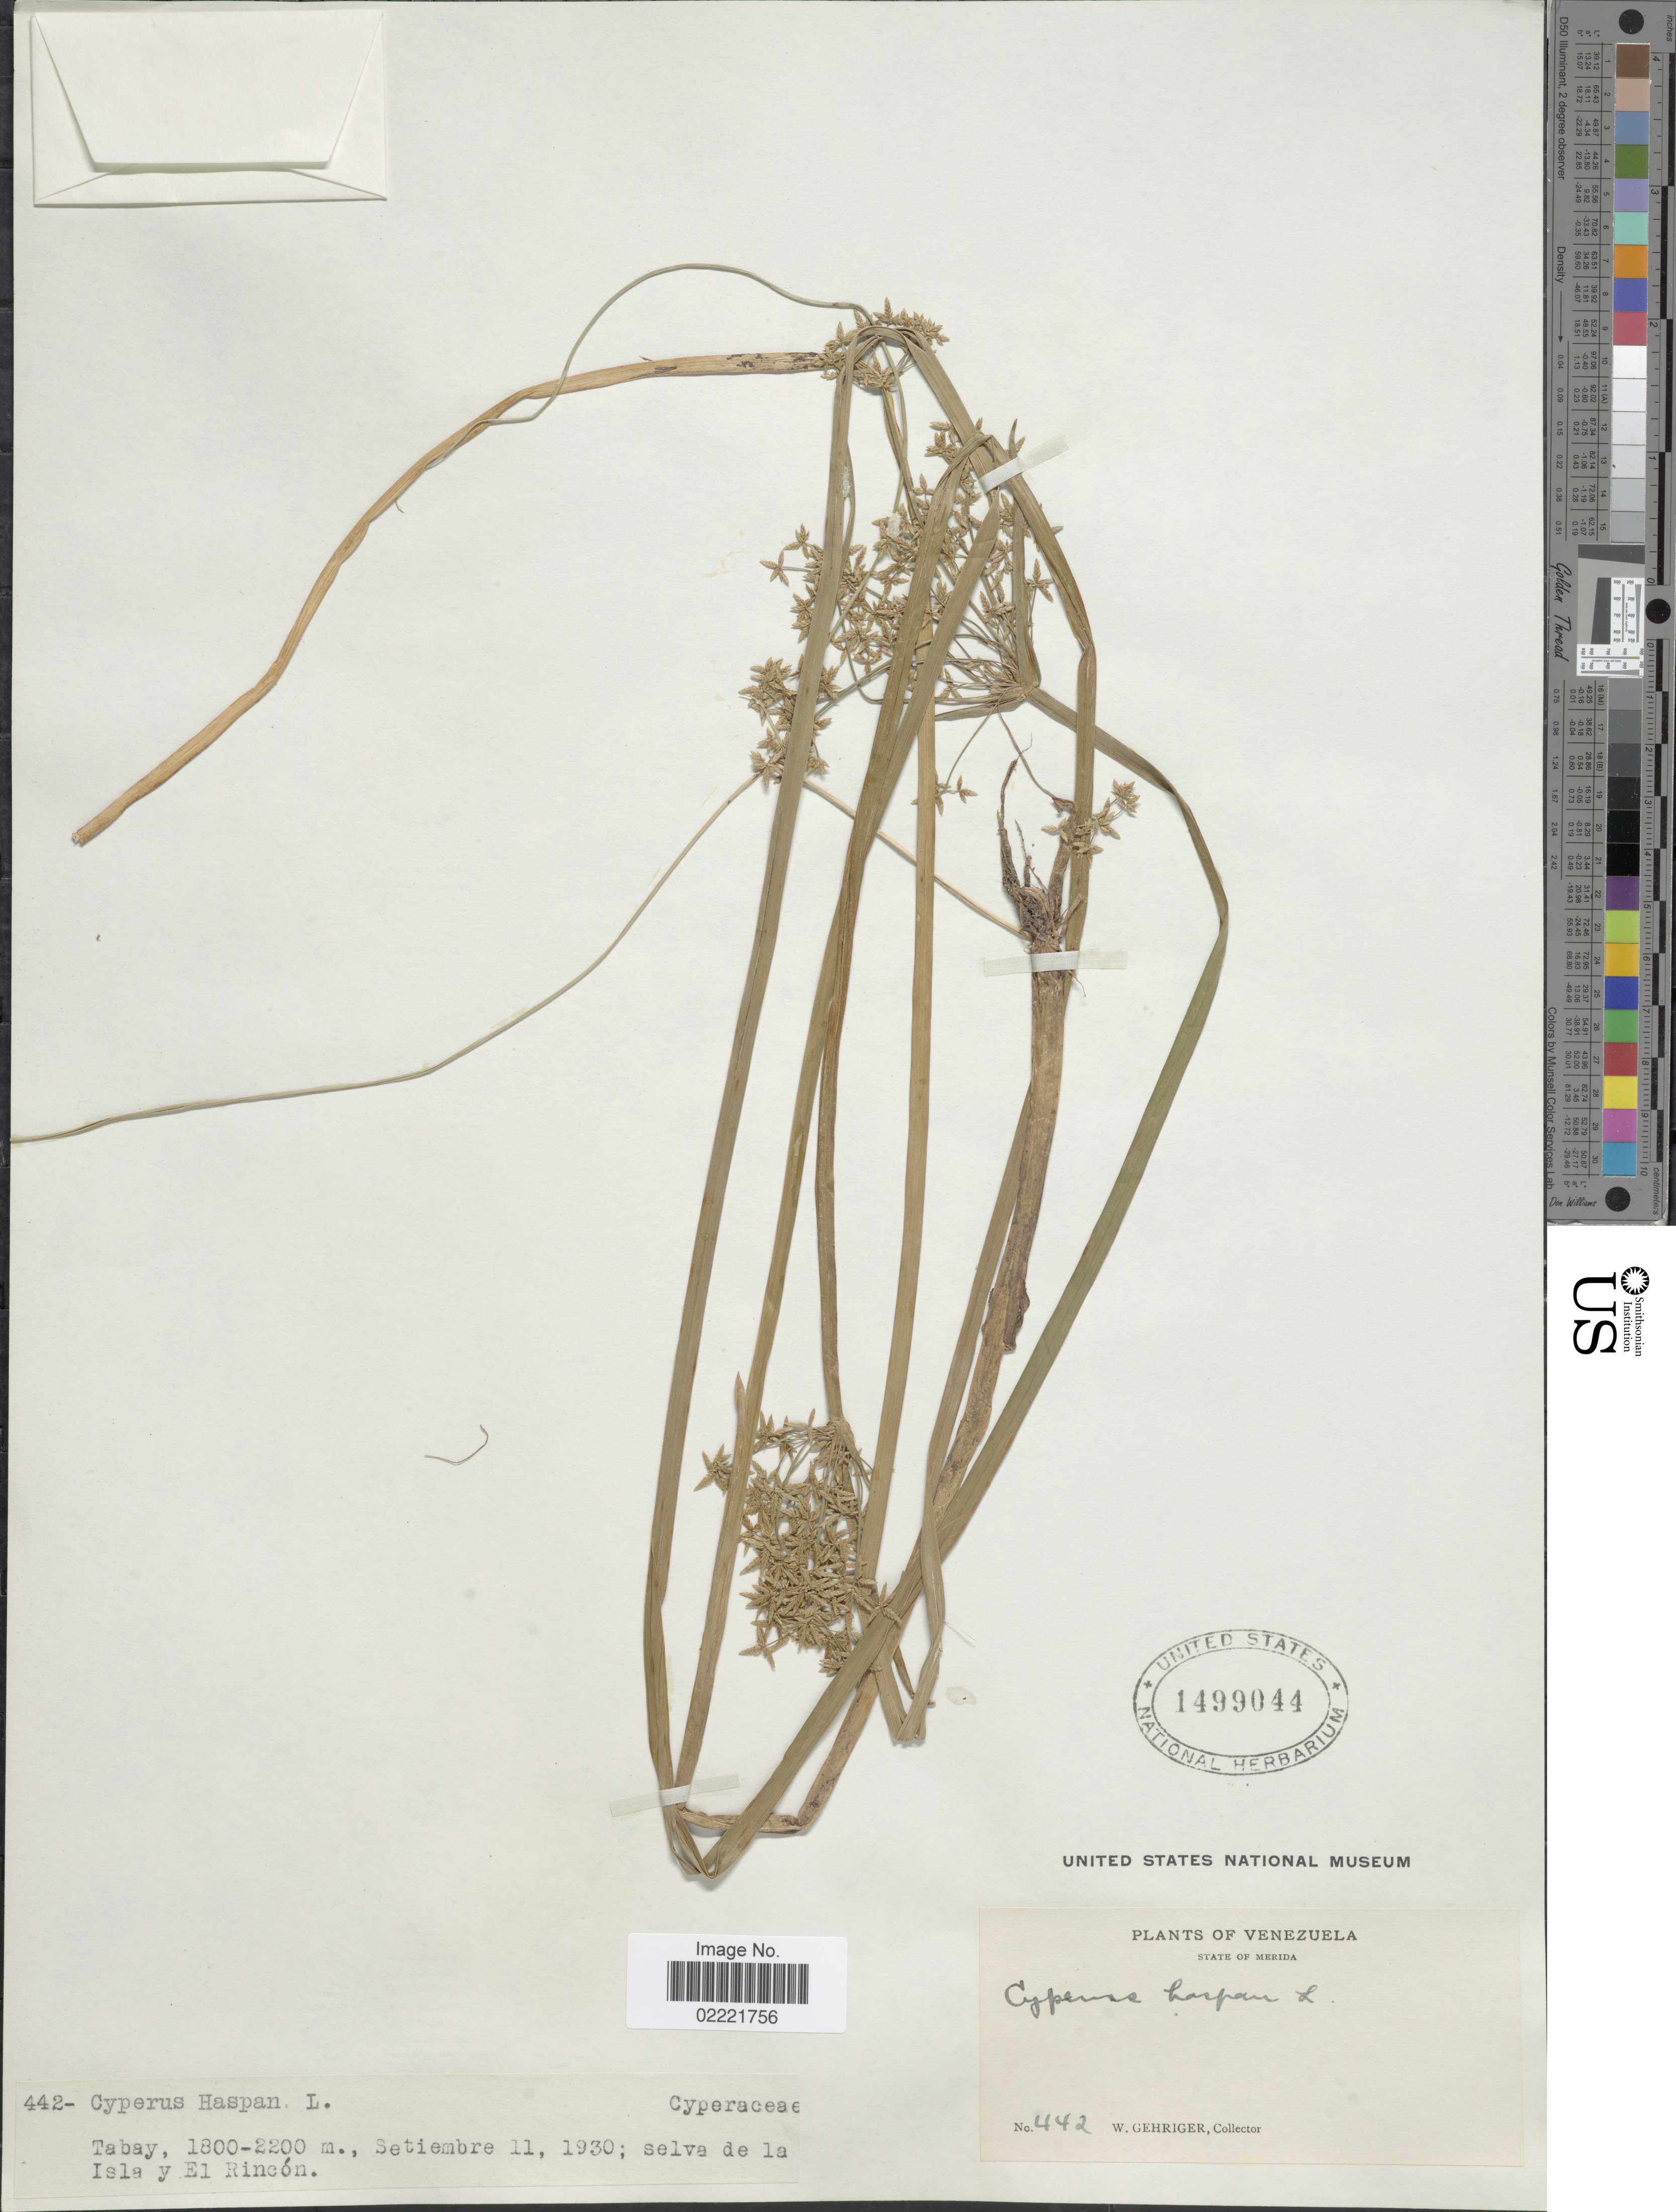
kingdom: Plantae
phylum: Tracheophyta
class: Liliopsida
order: Poales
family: Cyperaceae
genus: Cyperus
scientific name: Cyperus haspan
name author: L.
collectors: W. Gehriger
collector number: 442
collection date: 1930-09-11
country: Venezuela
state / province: Mérida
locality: Tabay. selva de la Isla y El Rincón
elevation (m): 1800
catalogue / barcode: US 1499044